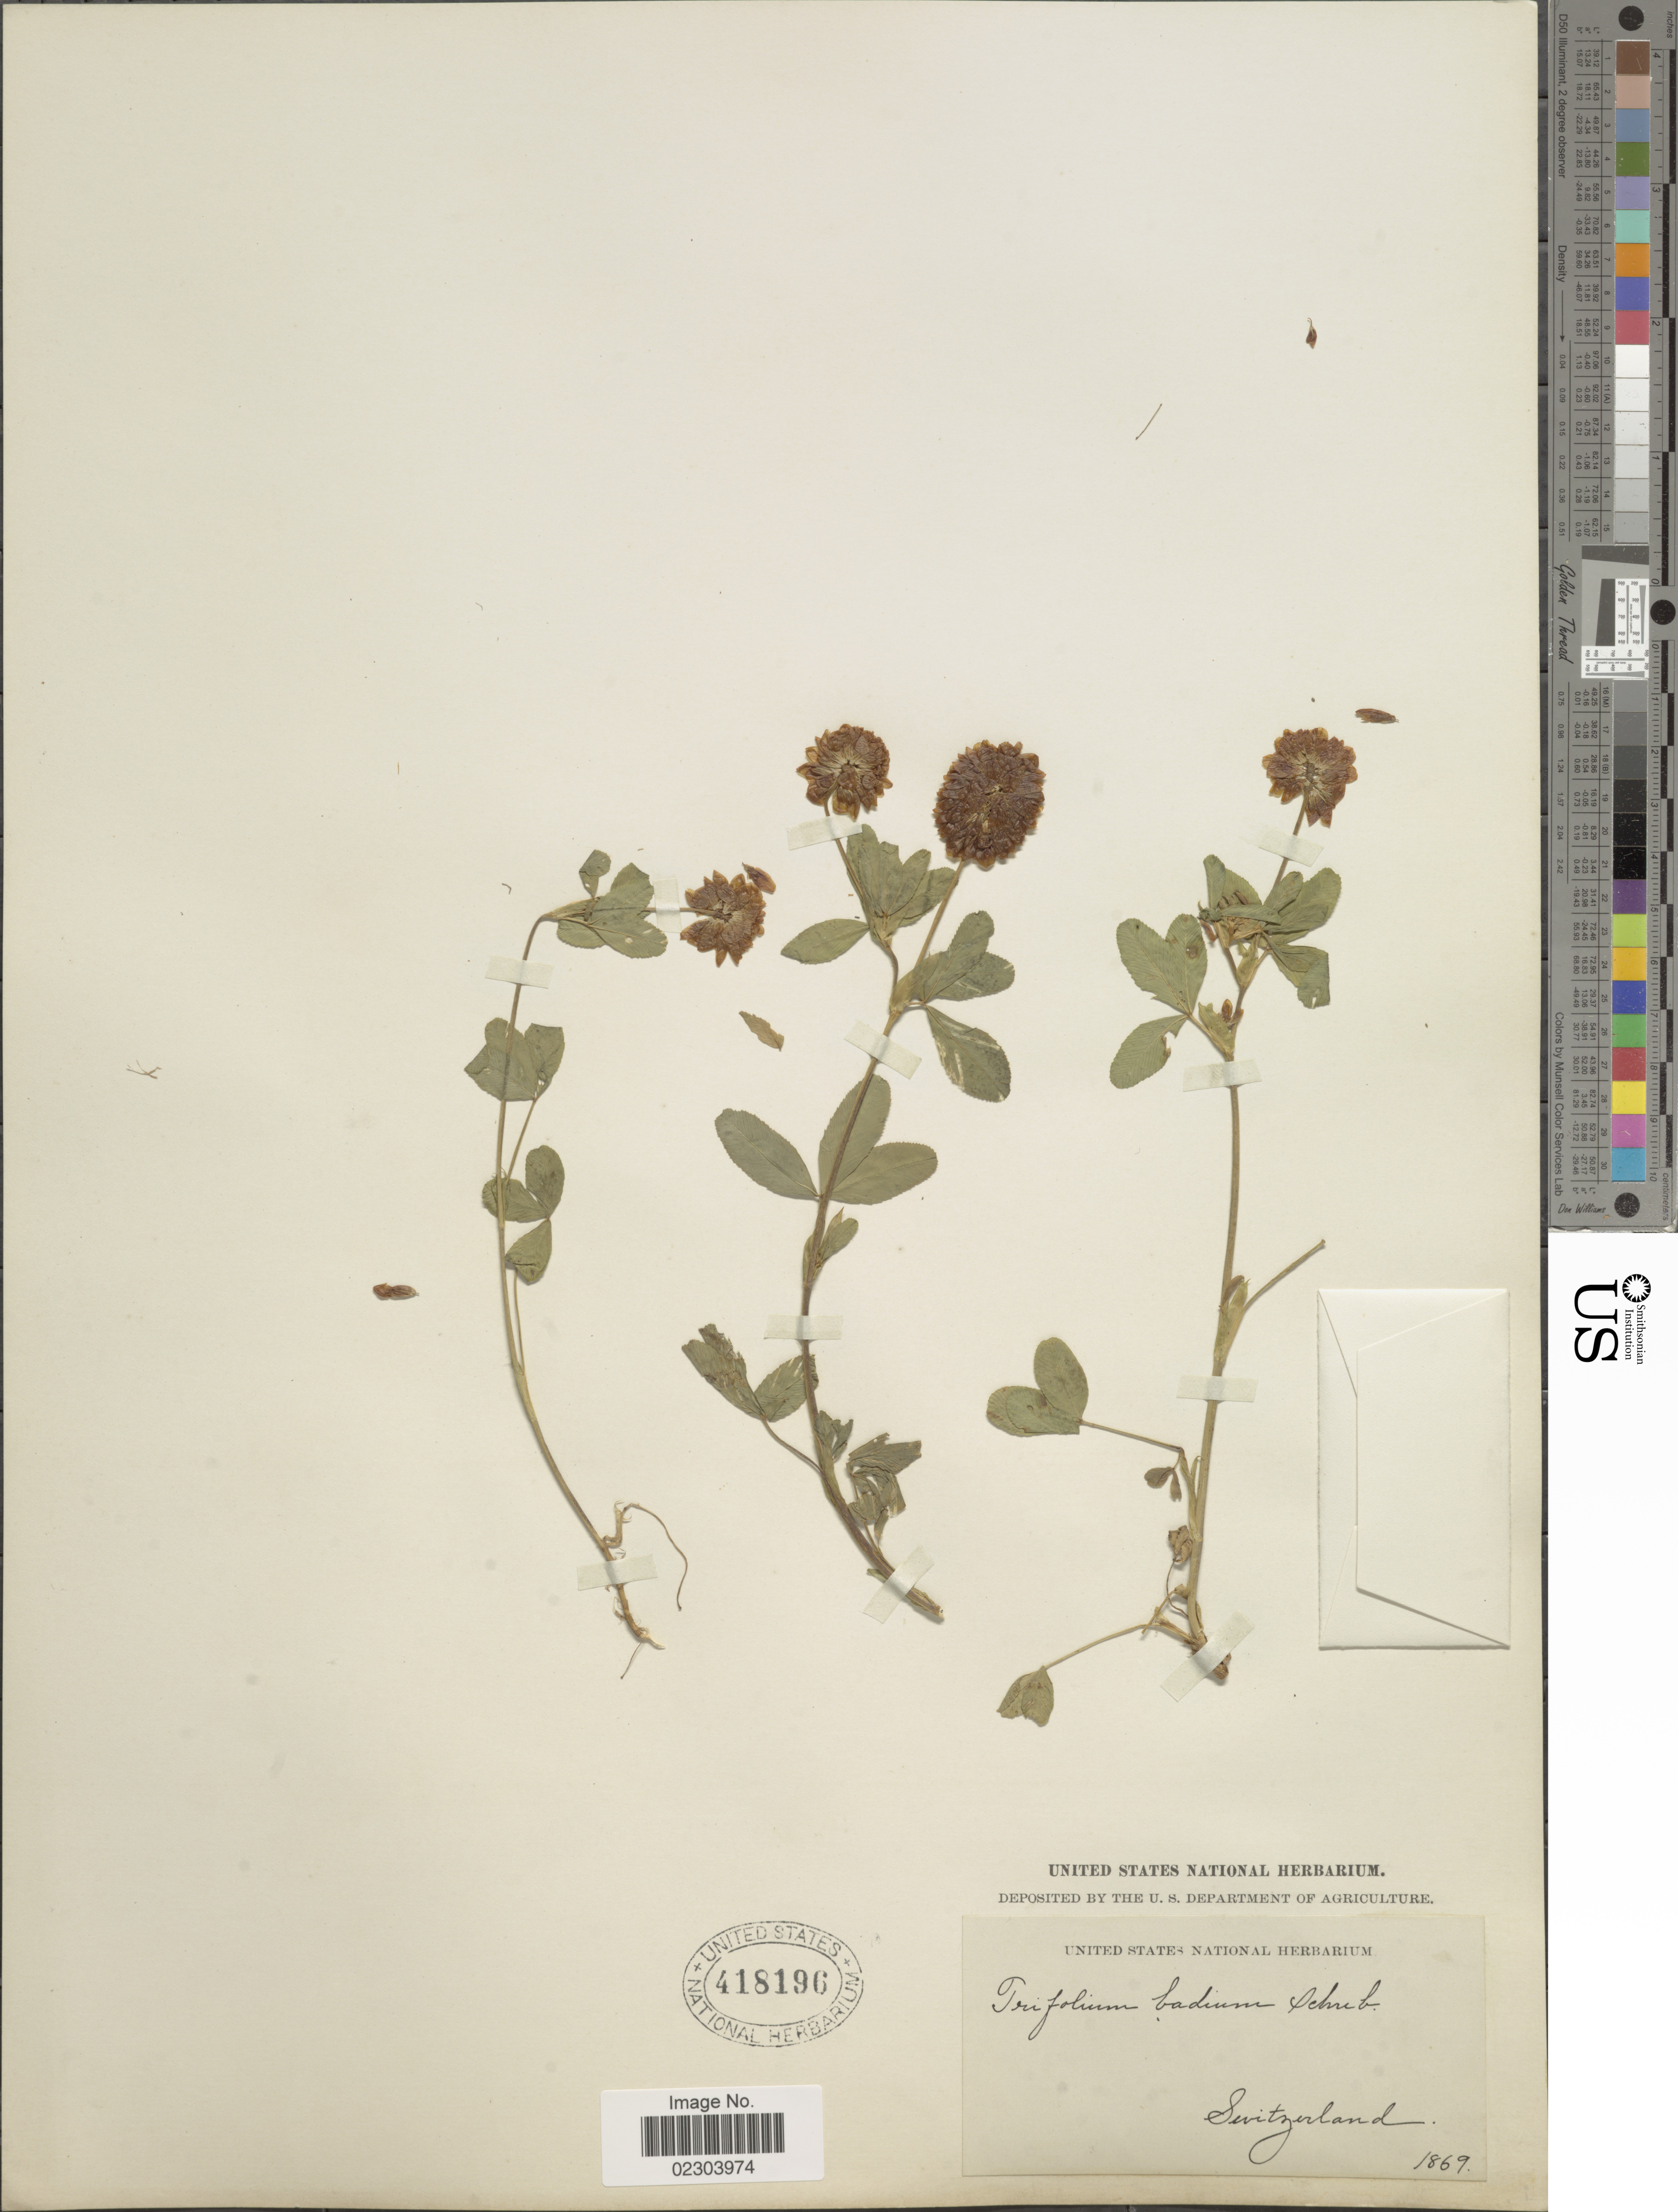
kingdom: Plantae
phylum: Tracheophyta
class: Magnoliopsida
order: Fabales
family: Fabaceae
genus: Trifolium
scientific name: Trifolium badium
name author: Schreb.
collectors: ex herb. United States National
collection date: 1869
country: Switzerland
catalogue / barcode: US 418196